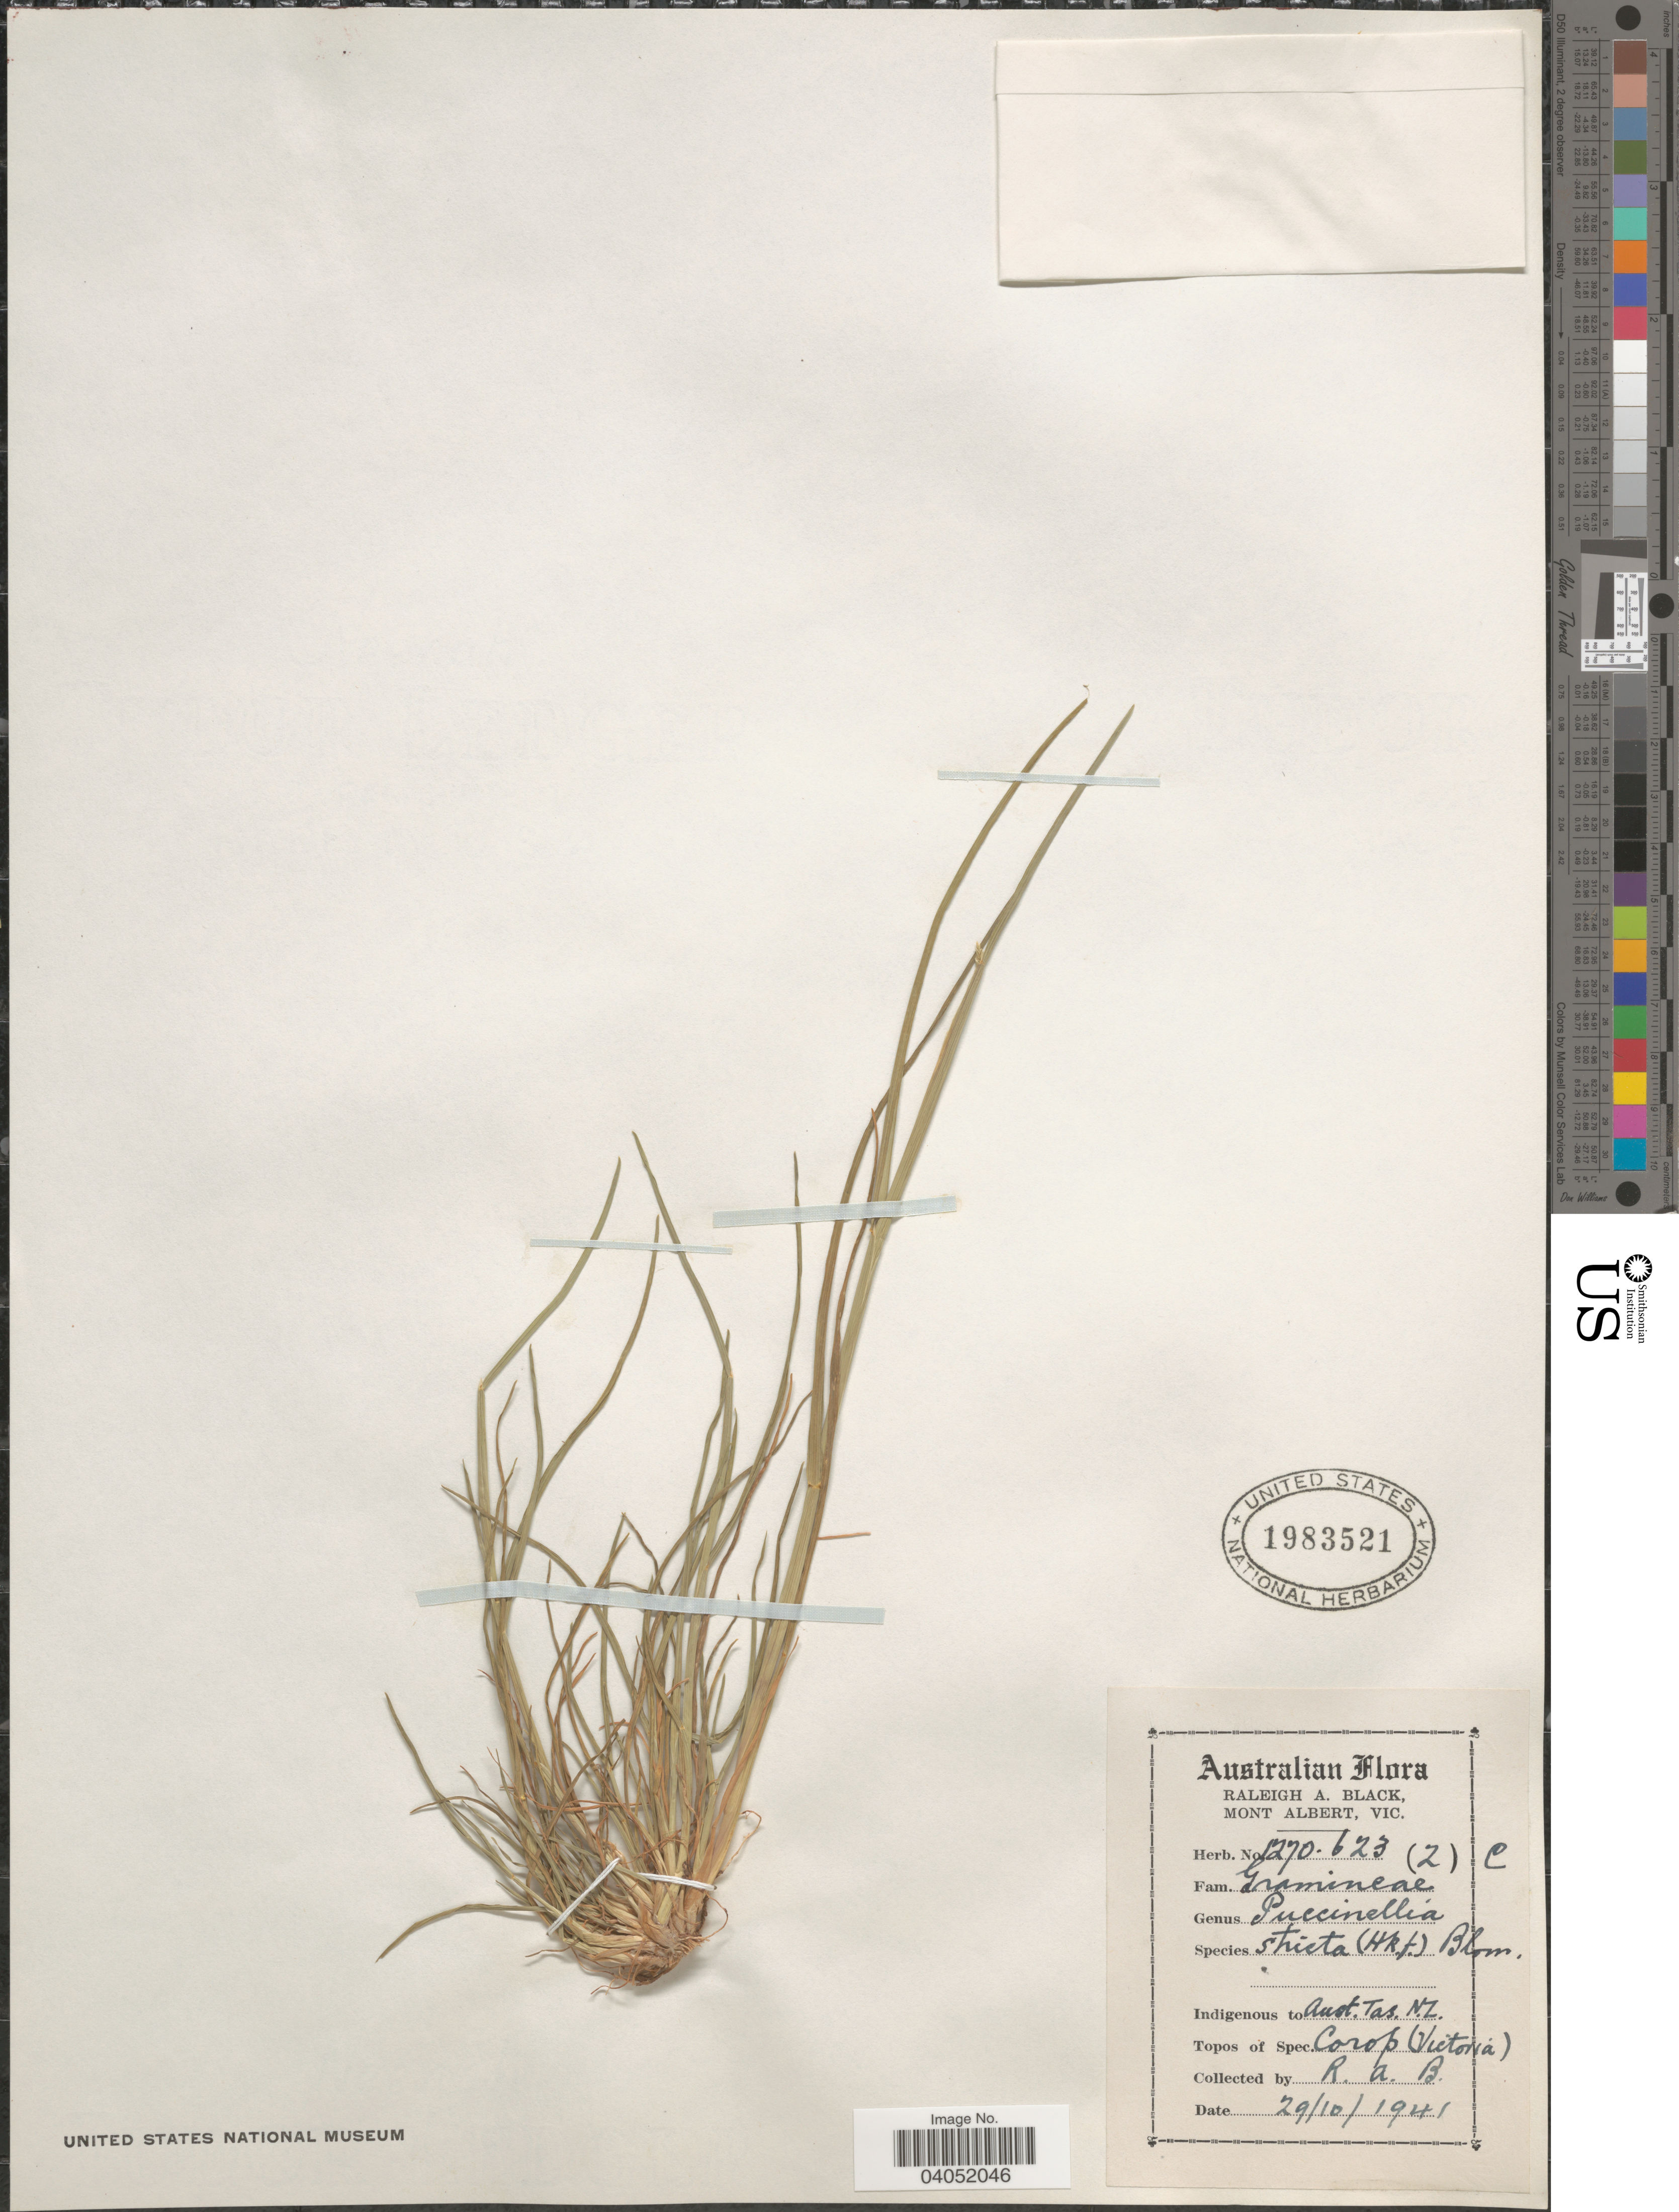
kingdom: Plantae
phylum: Tracheophyta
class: Liliopsida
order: Poales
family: Poaceae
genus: Puccinellia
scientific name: Puccinellia stricta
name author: Keng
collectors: R. A. Black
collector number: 1270.623(2)C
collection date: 1941-10-29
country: Australia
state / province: Victoria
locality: Corop.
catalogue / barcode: US 1983521